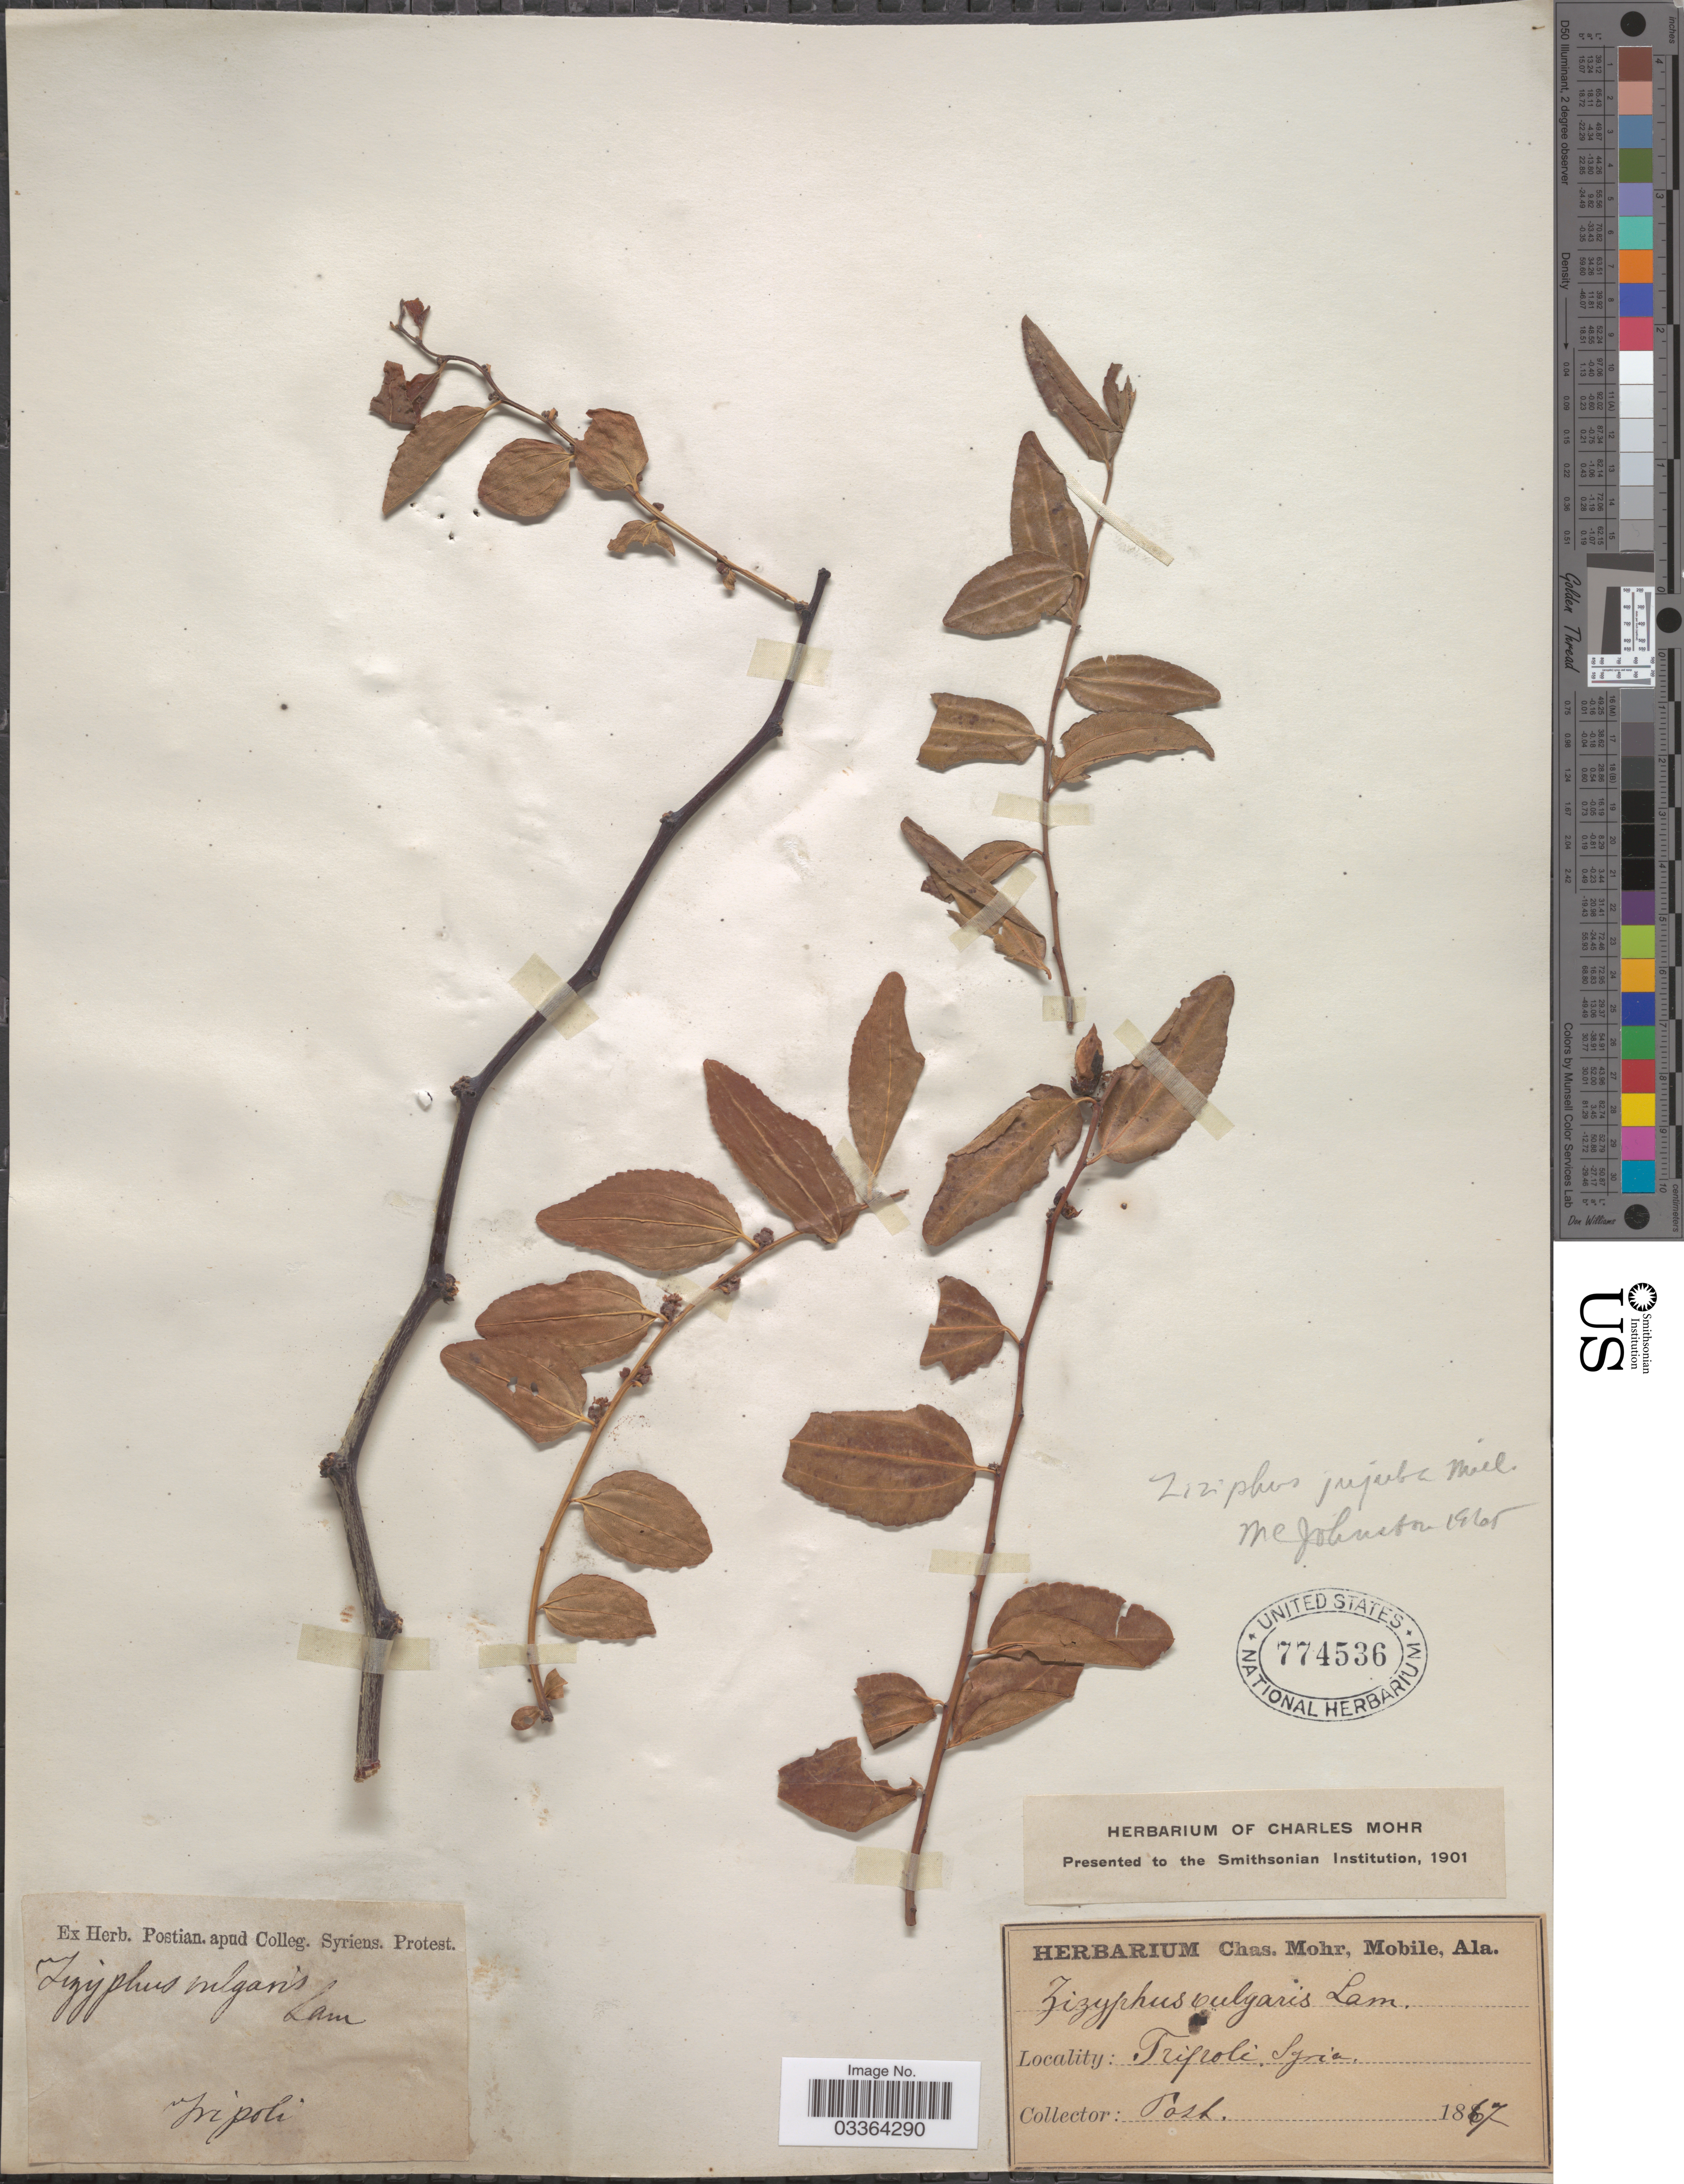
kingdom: Plantae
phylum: Tracheophyta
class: Magnoliopsida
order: Rosales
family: Rhamnaceae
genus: Ziziphus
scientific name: Ziziphus jujuba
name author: Mill.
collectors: -. Postian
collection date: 1867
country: Syria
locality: Tripoli.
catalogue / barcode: US 774536